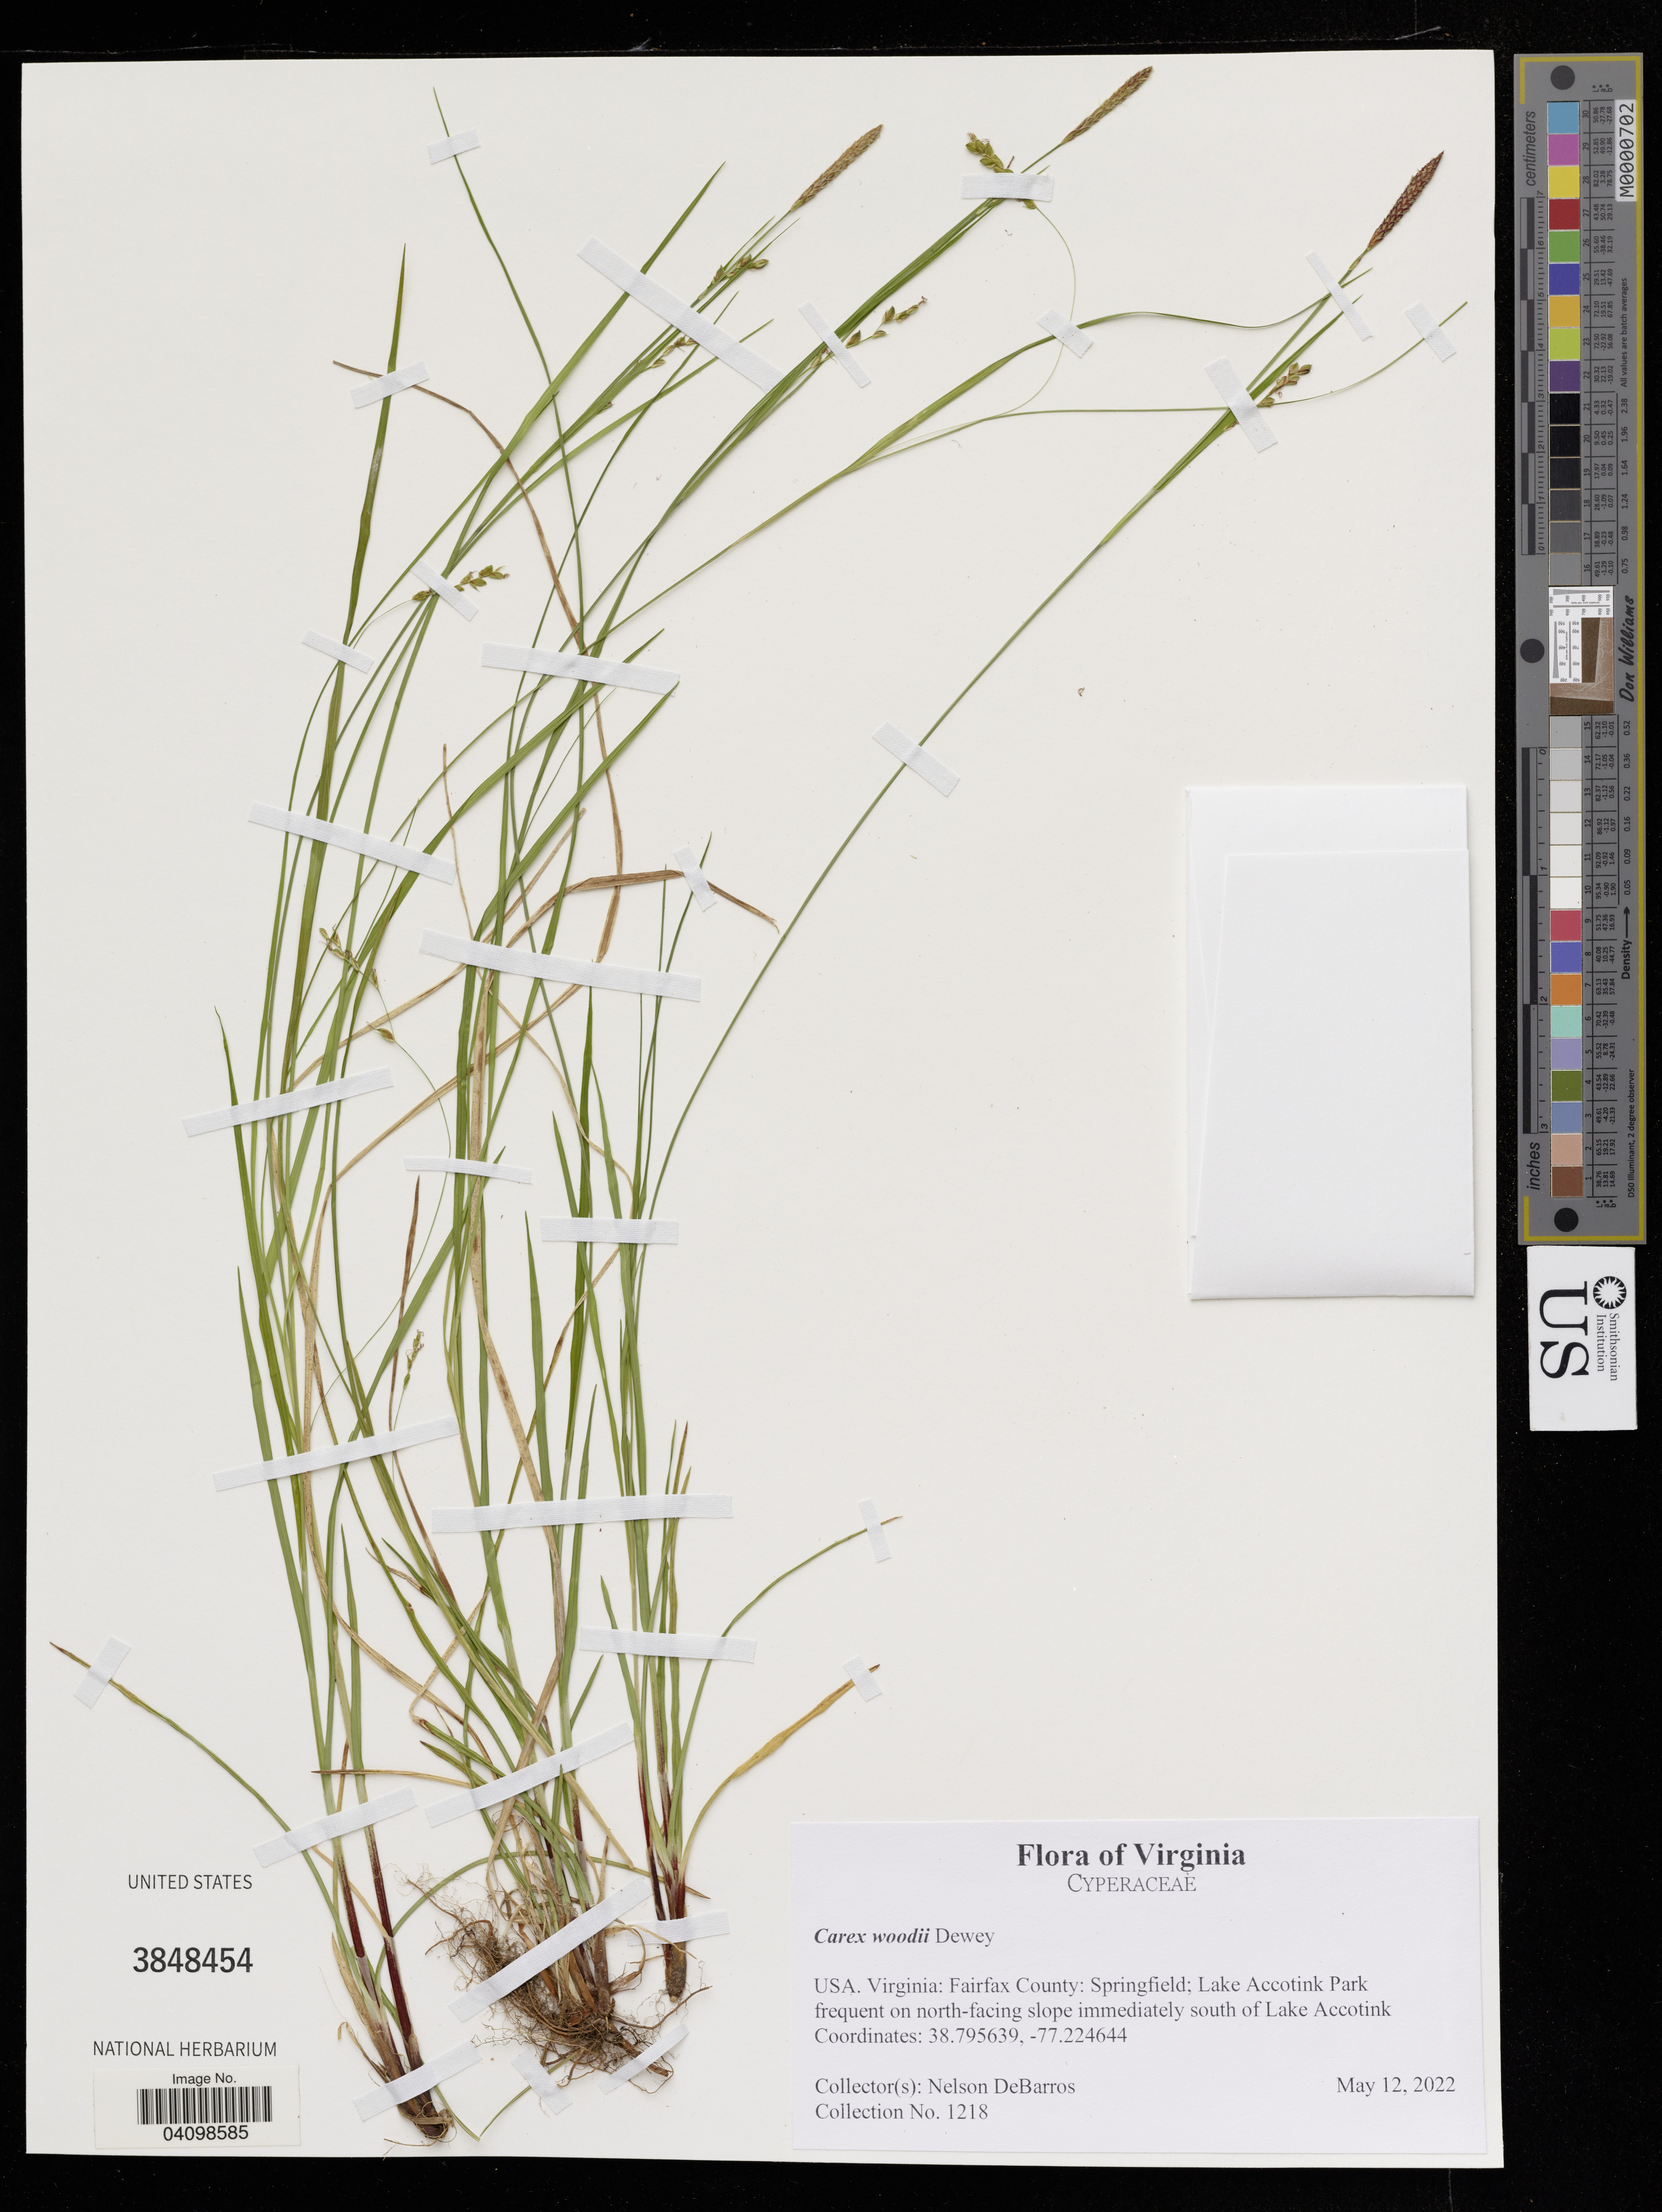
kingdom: Plantae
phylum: Tracheophyta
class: Liliopsida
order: Poales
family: Cyperaceae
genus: Carex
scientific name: Carex woodii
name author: Dewey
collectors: N. DeBarros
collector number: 1218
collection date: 2022-05-12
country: United States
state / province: Virginia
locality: Fairfax County: Springfield; Lake Accotink Park frequent on north-facing slope immediately south of Lake Accotink.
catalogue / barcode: US 3848454